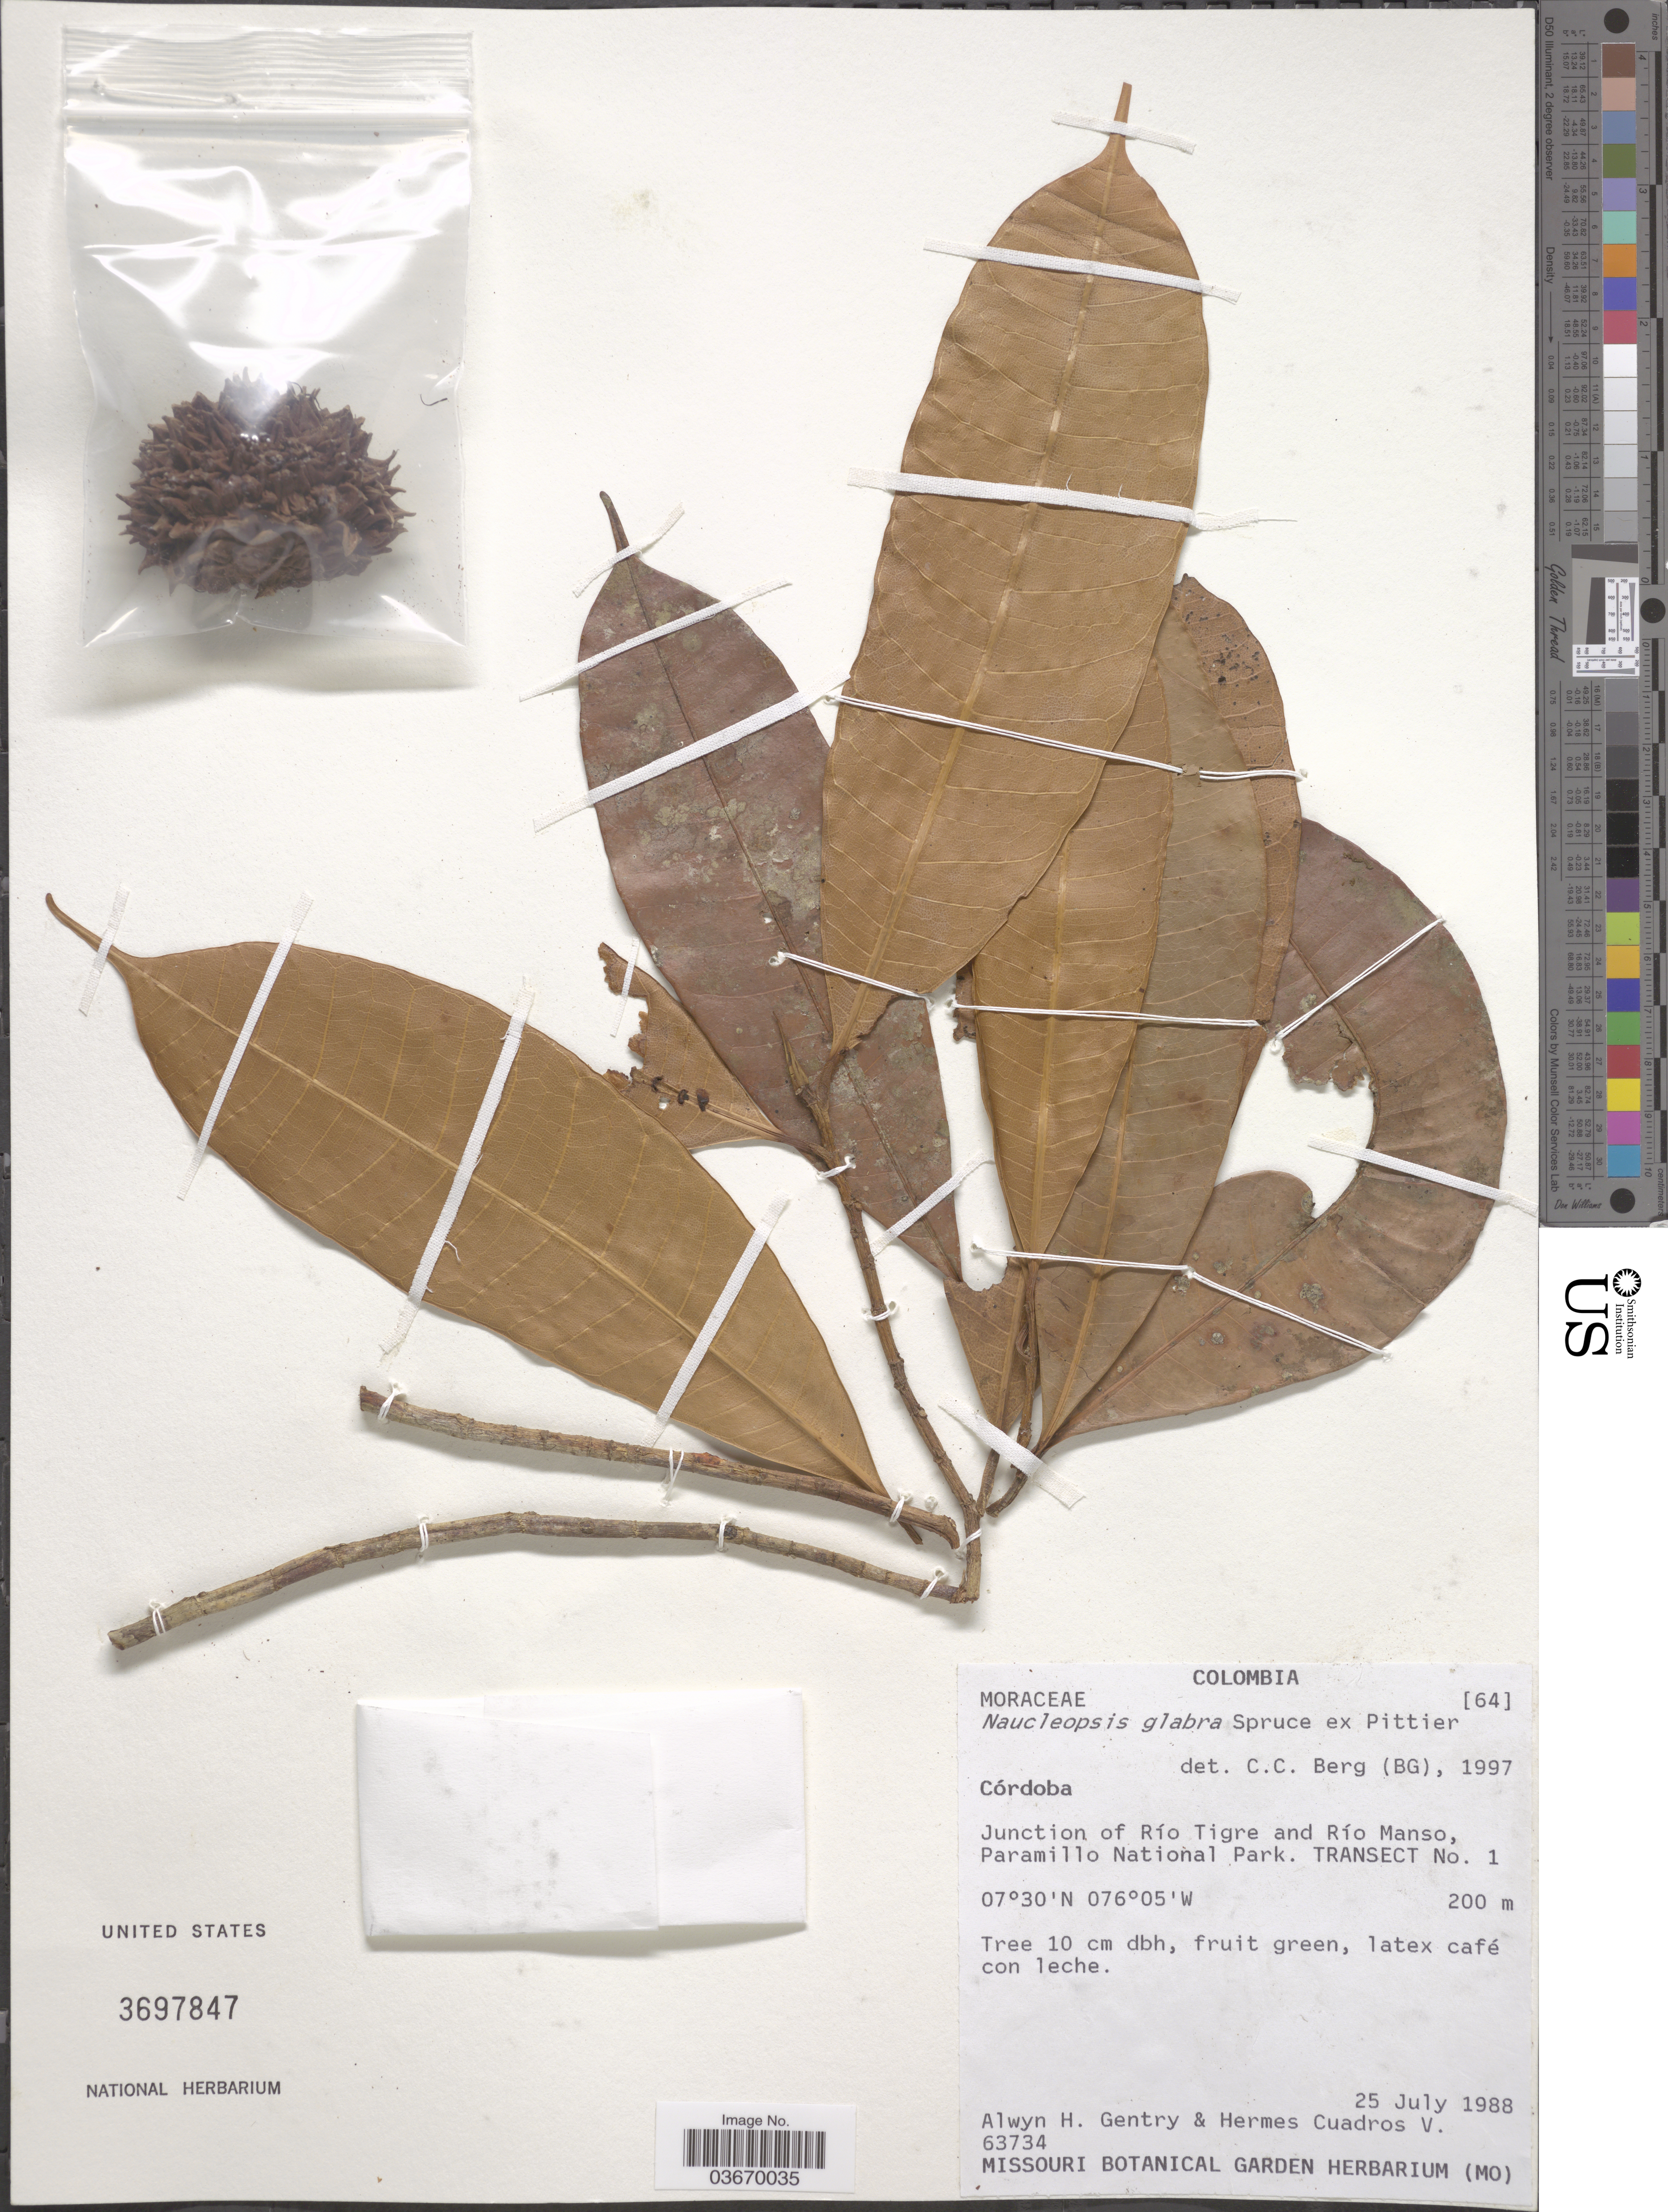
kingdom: Plantae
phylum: Tracheophyta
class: Magnoliopsida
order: Rosales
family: Moraceae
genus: Naucleopsis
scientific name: Naucleopsis glabra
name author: Spruce ex Pittier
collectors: A. H. Gentry & H. Cuadros V.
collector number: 63734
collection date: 1988-07-25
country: Colombia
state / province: Córdoba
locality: Junction of Río Tigre and Río Manso, Paramillo National Park. Transect No. 1.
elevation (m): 200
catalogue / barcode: US 3697847